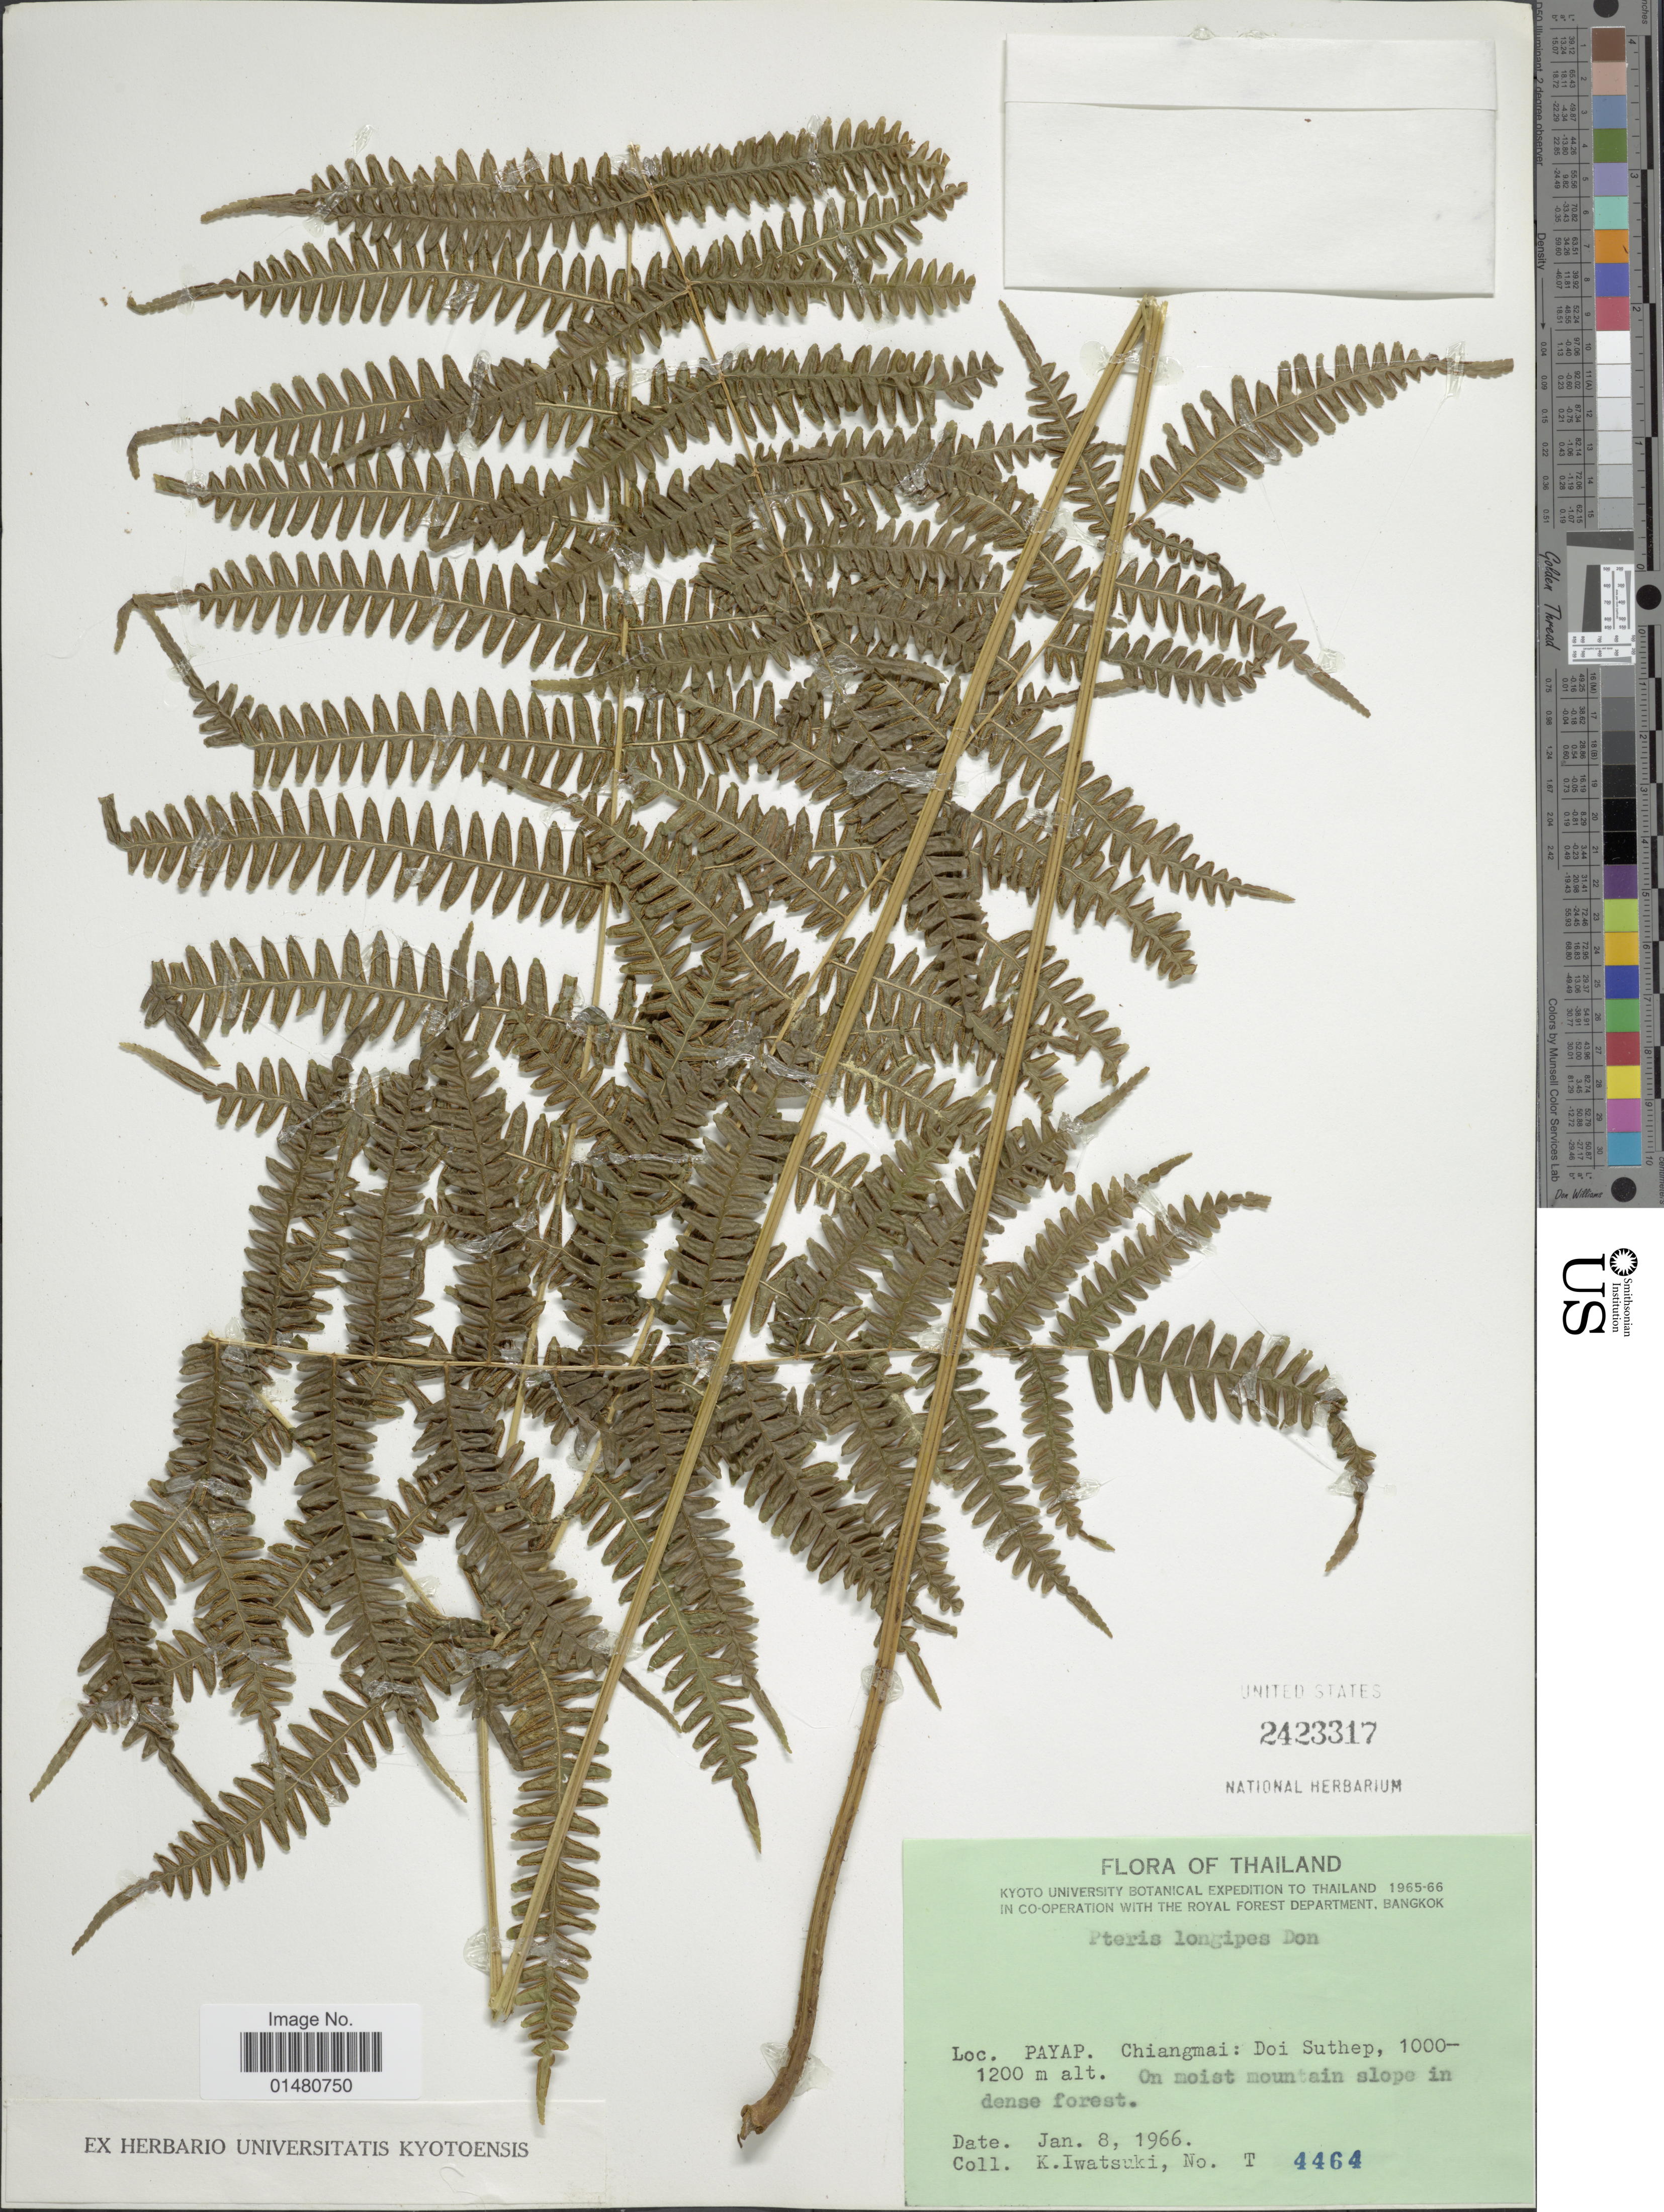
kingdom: Plantae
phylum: Tracheophyta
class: Polypodiopsida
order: Polypodiales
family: Pteridaceae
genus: Pteris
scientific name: Pteris longipes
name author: D. Don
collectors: K. Iwatsuki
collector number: T 4464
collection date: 1966-01-08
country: Thailand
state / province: Chiang Mai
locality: Payap, Doi Suthep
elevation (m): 1000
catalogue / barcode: US 2423317